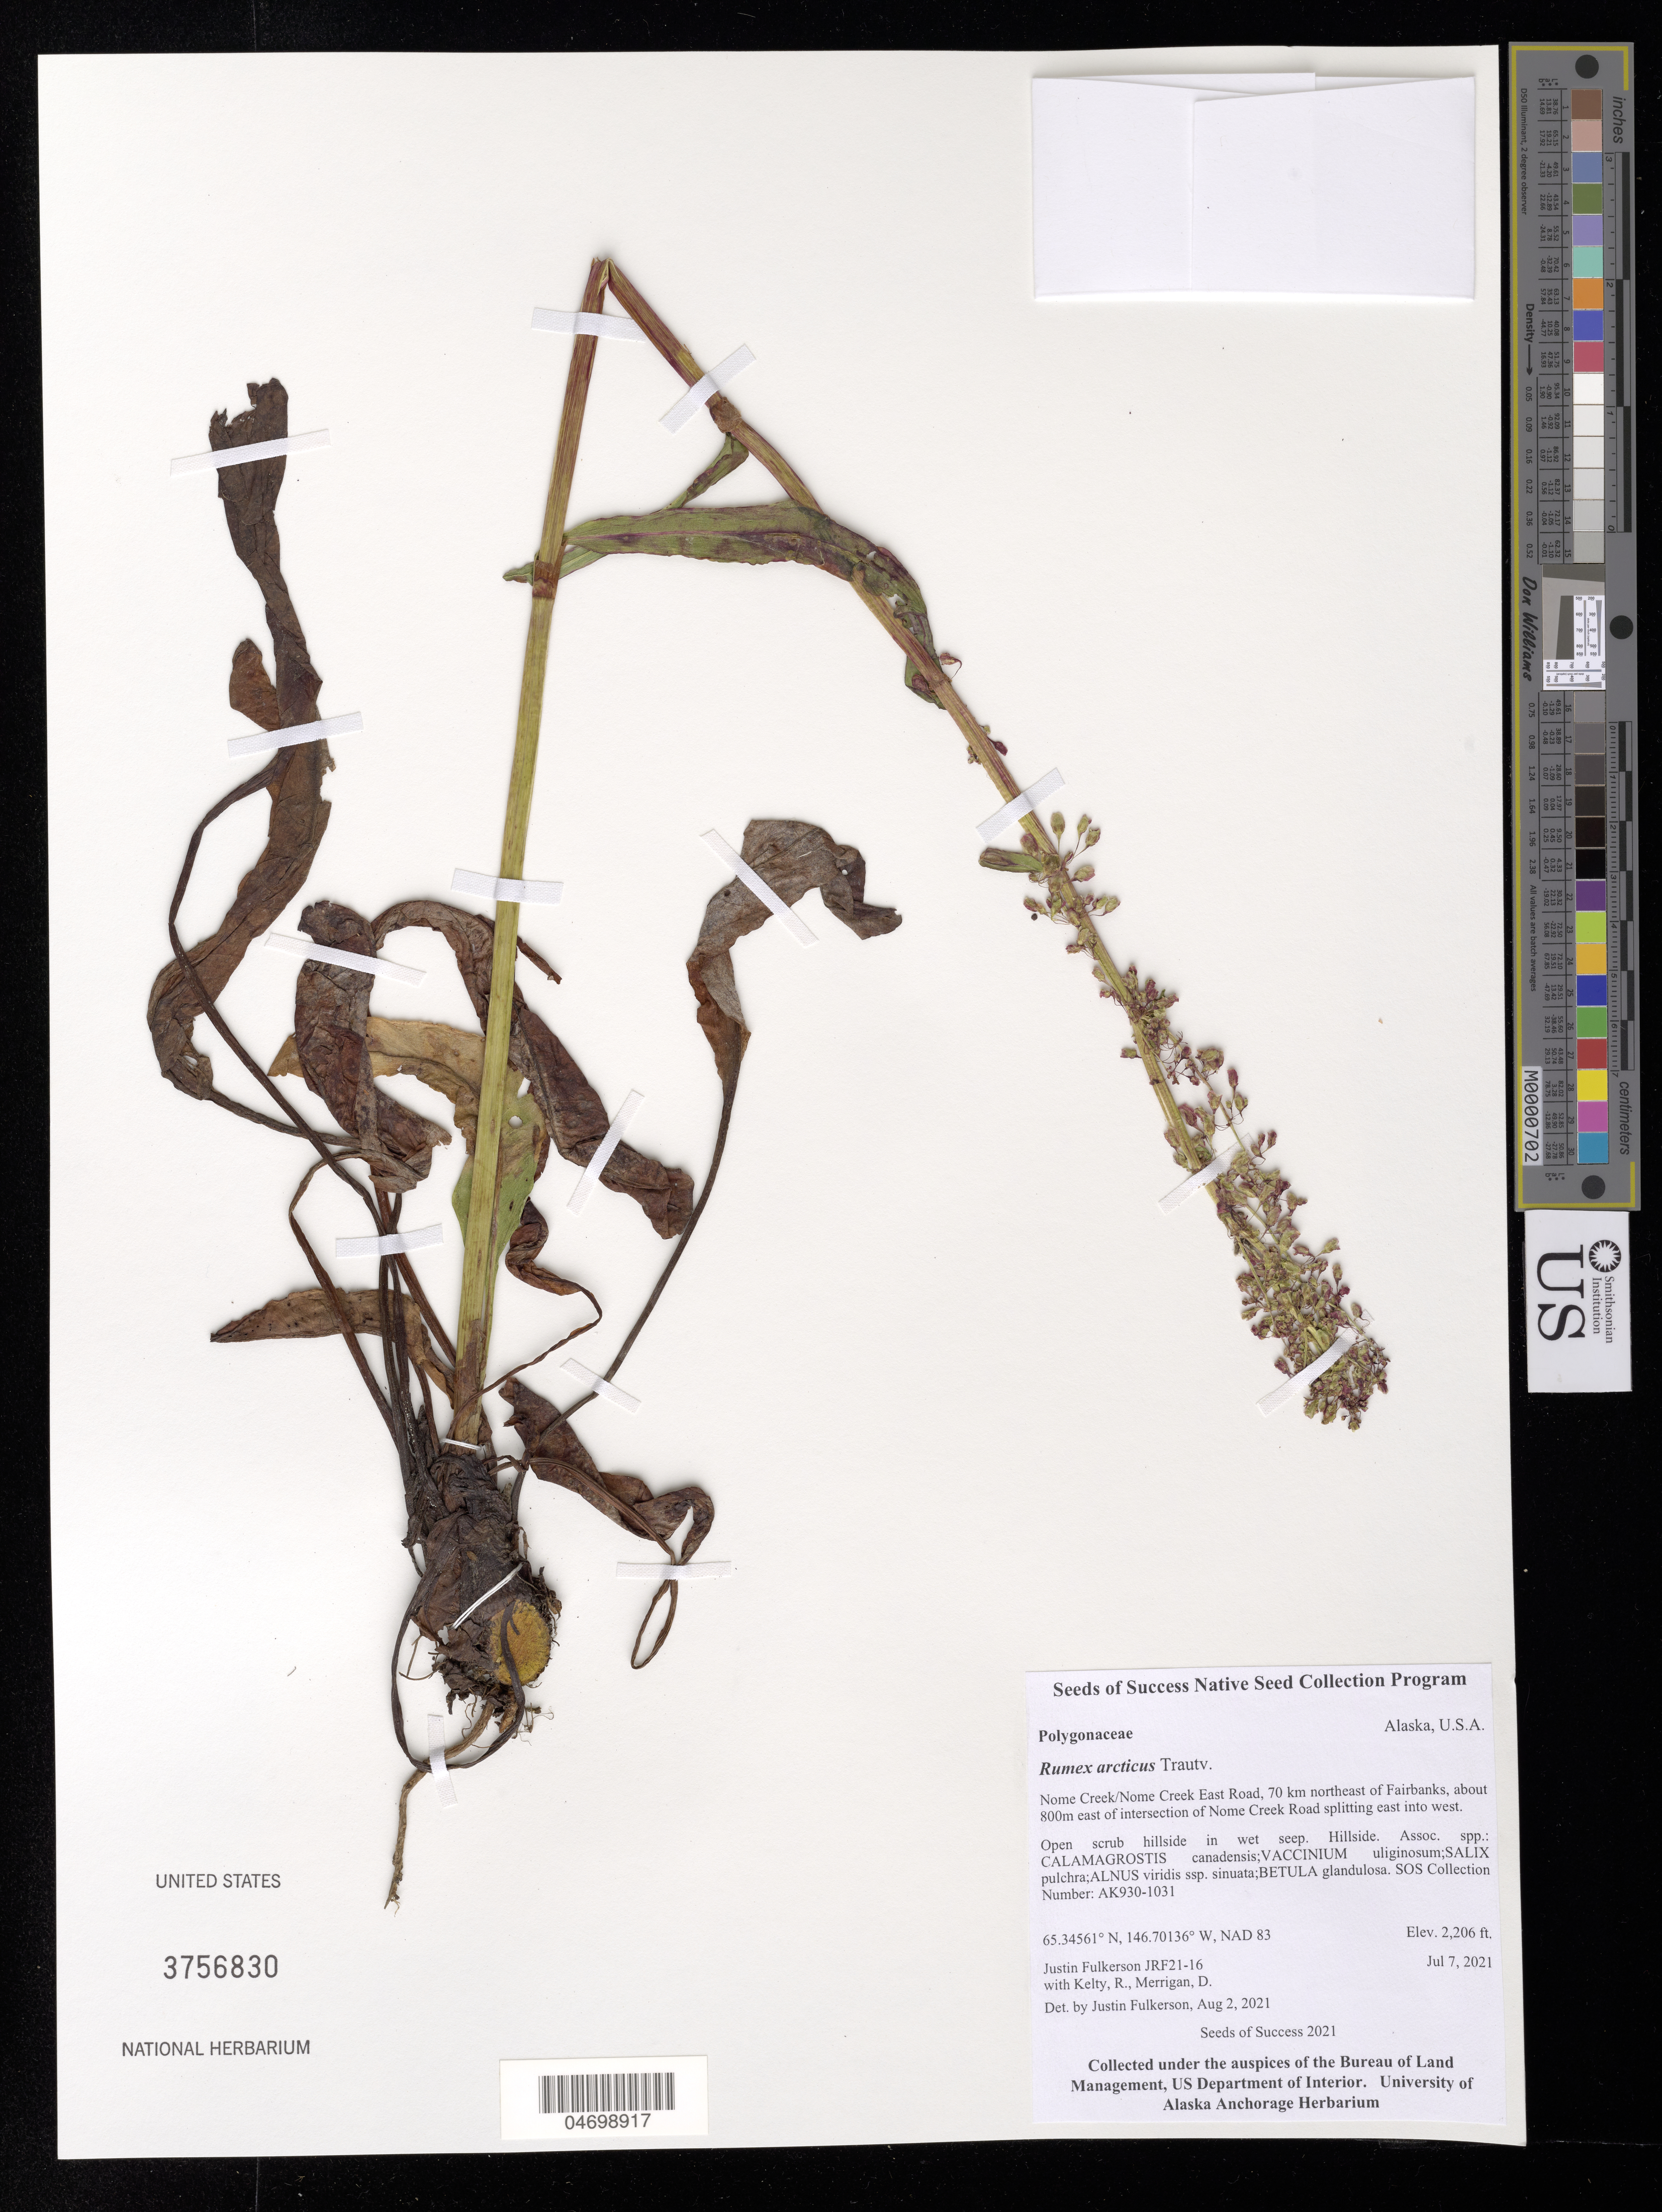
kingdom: Plantae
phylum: Tracheophyta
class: Magnoliopsida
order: Caryophyllales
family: Polygonaceae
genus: Rumex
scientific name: Rumex arcticus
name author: Trautv.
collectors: J. Fulkerson, R. Kelty & D. Merrigan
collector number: AK930-1031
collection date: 2021-07-07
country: United States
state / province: Alaska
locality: Nome Creek/Nome Creek East Road, 70 km NE of Fairbanks, 800 meters E of intersection of Nome Creen Road splitting east into west.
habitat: Open scrub hillside in wet seep. Hillside. With Salix pilchra, Alnus viridis, Betula glandulosa, etc.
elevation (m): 672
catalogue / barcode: US 3756830